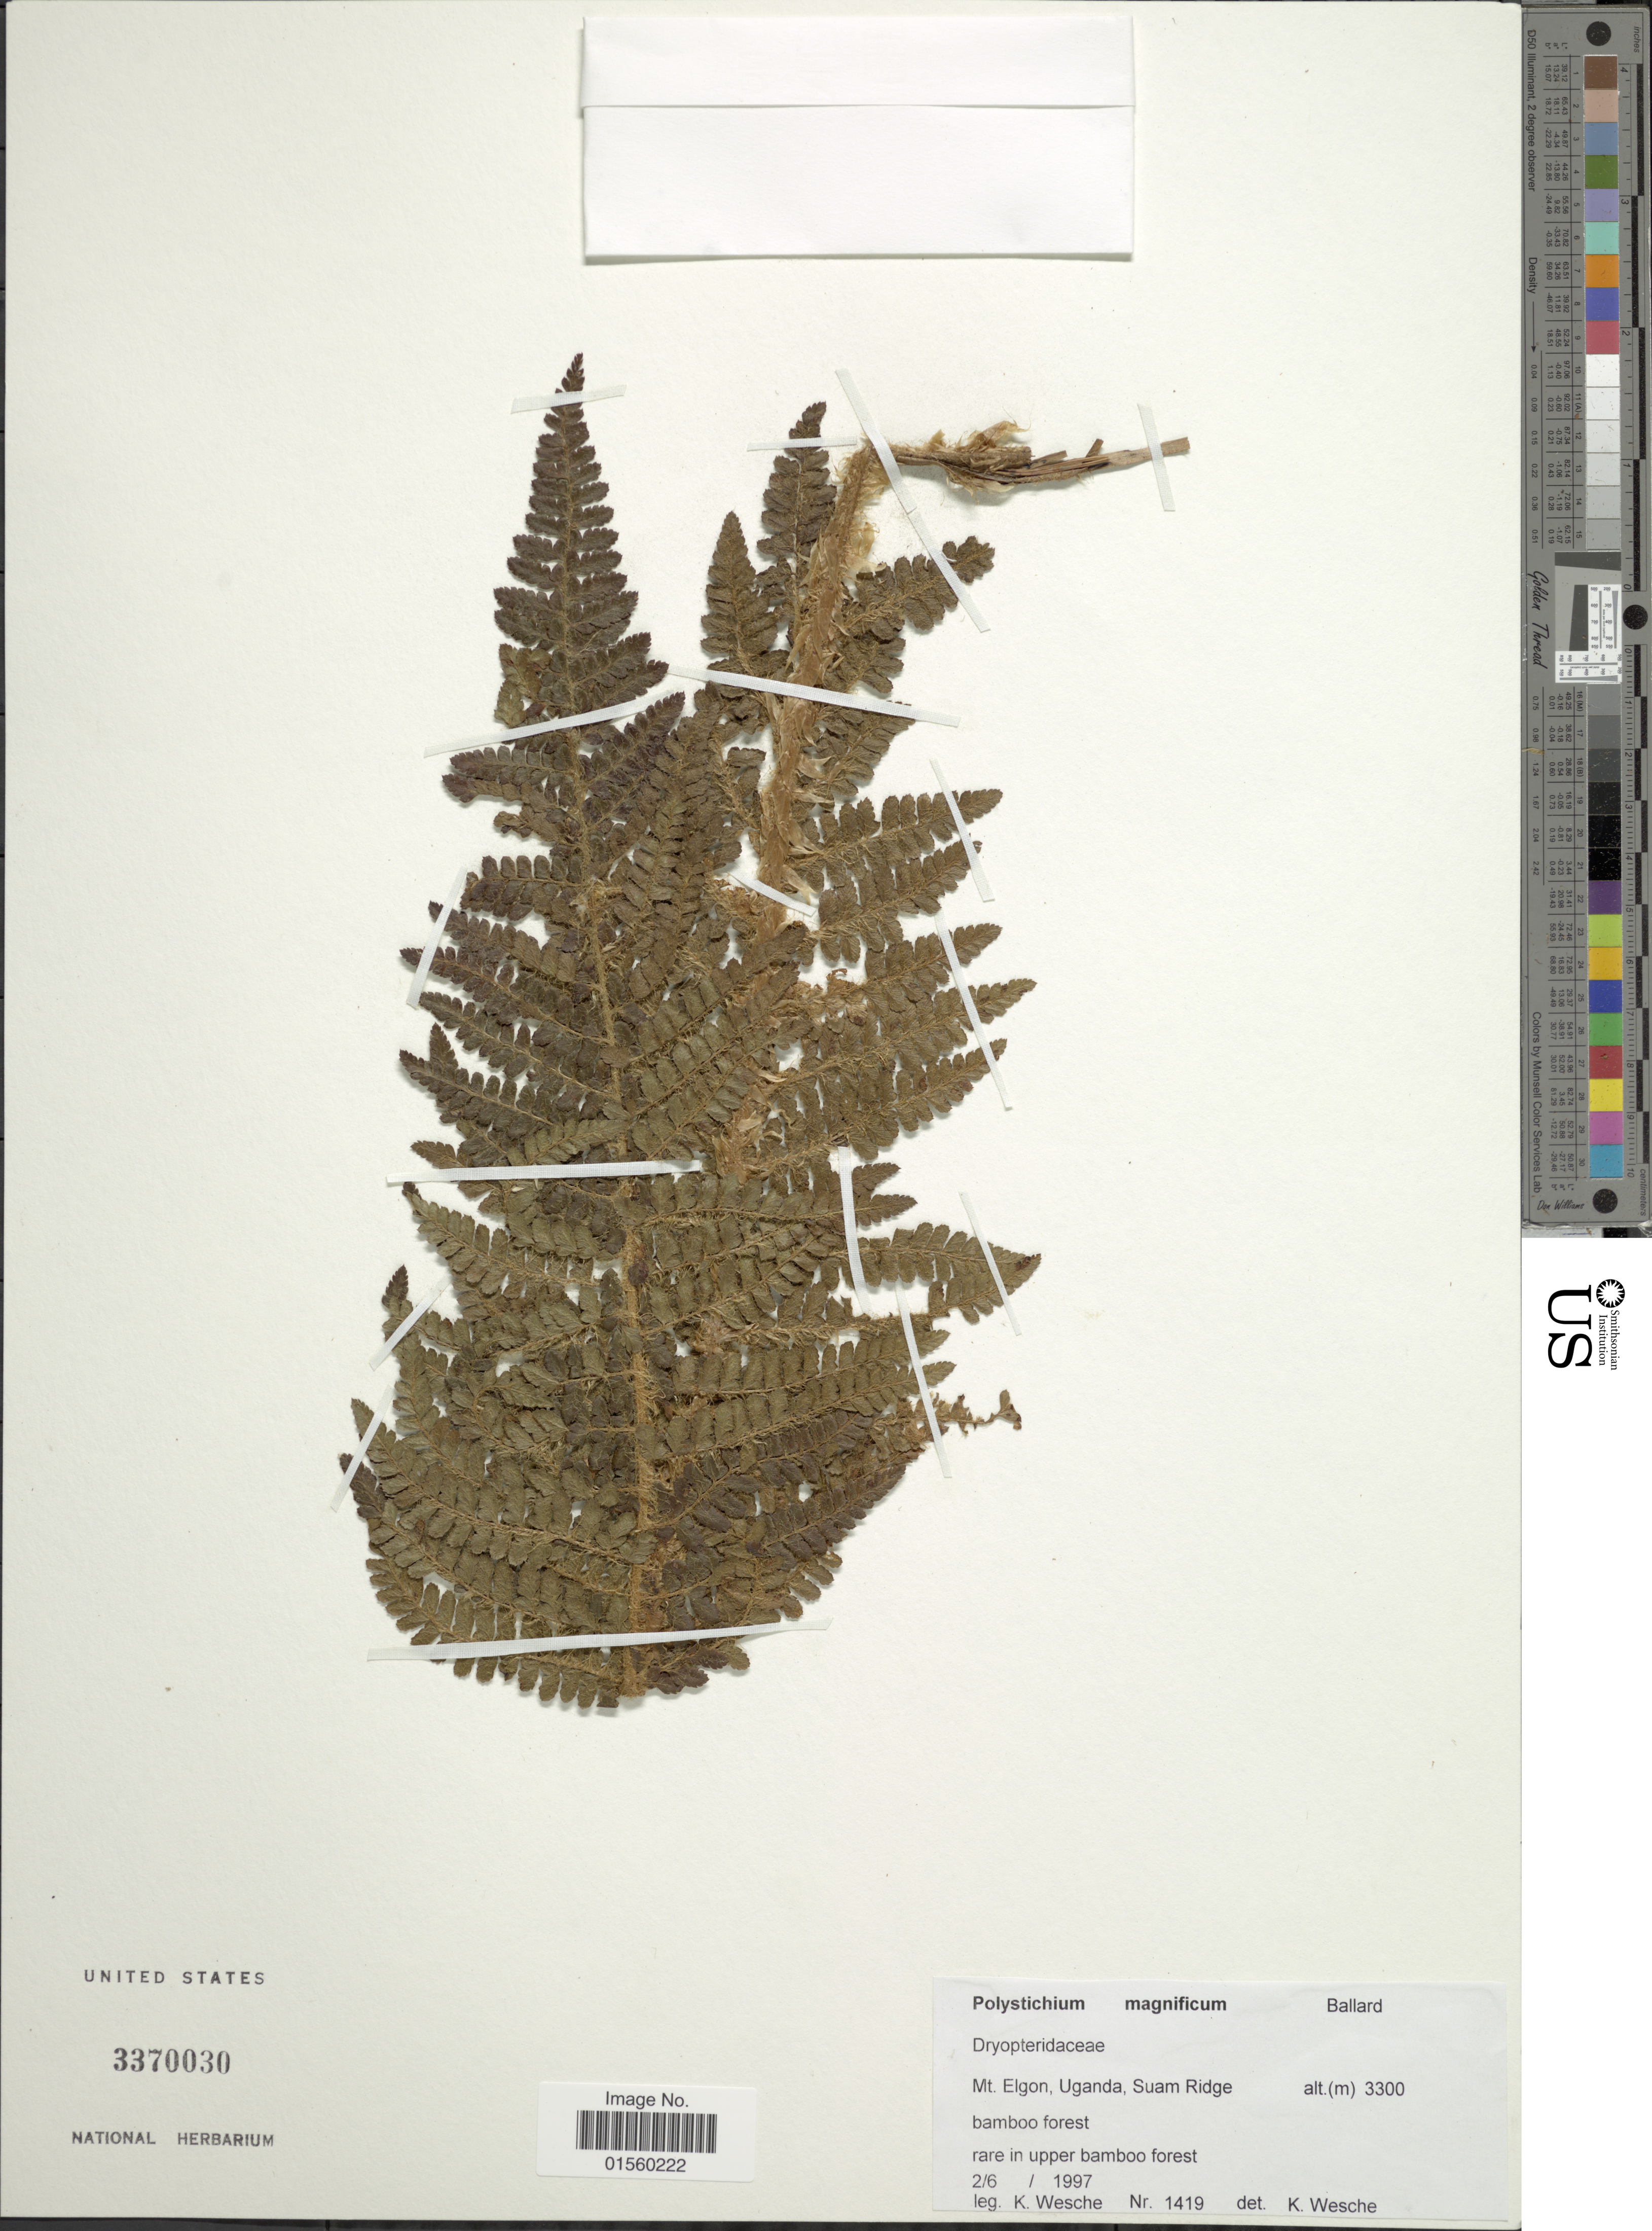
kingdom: Plantae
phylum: Tracheophyta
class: Polypodiopsida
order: Polypodiales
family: Dryopteridaceae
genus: Polystichum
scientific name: Polystichum magnificum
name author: Ballard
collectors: K. Wesche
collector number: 1419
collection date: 1997-06-02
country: Uganda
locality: Ballard, Mt. Elgon, Suam Ridge, Bamboo forest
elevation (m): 3300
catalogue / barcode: US 3370030